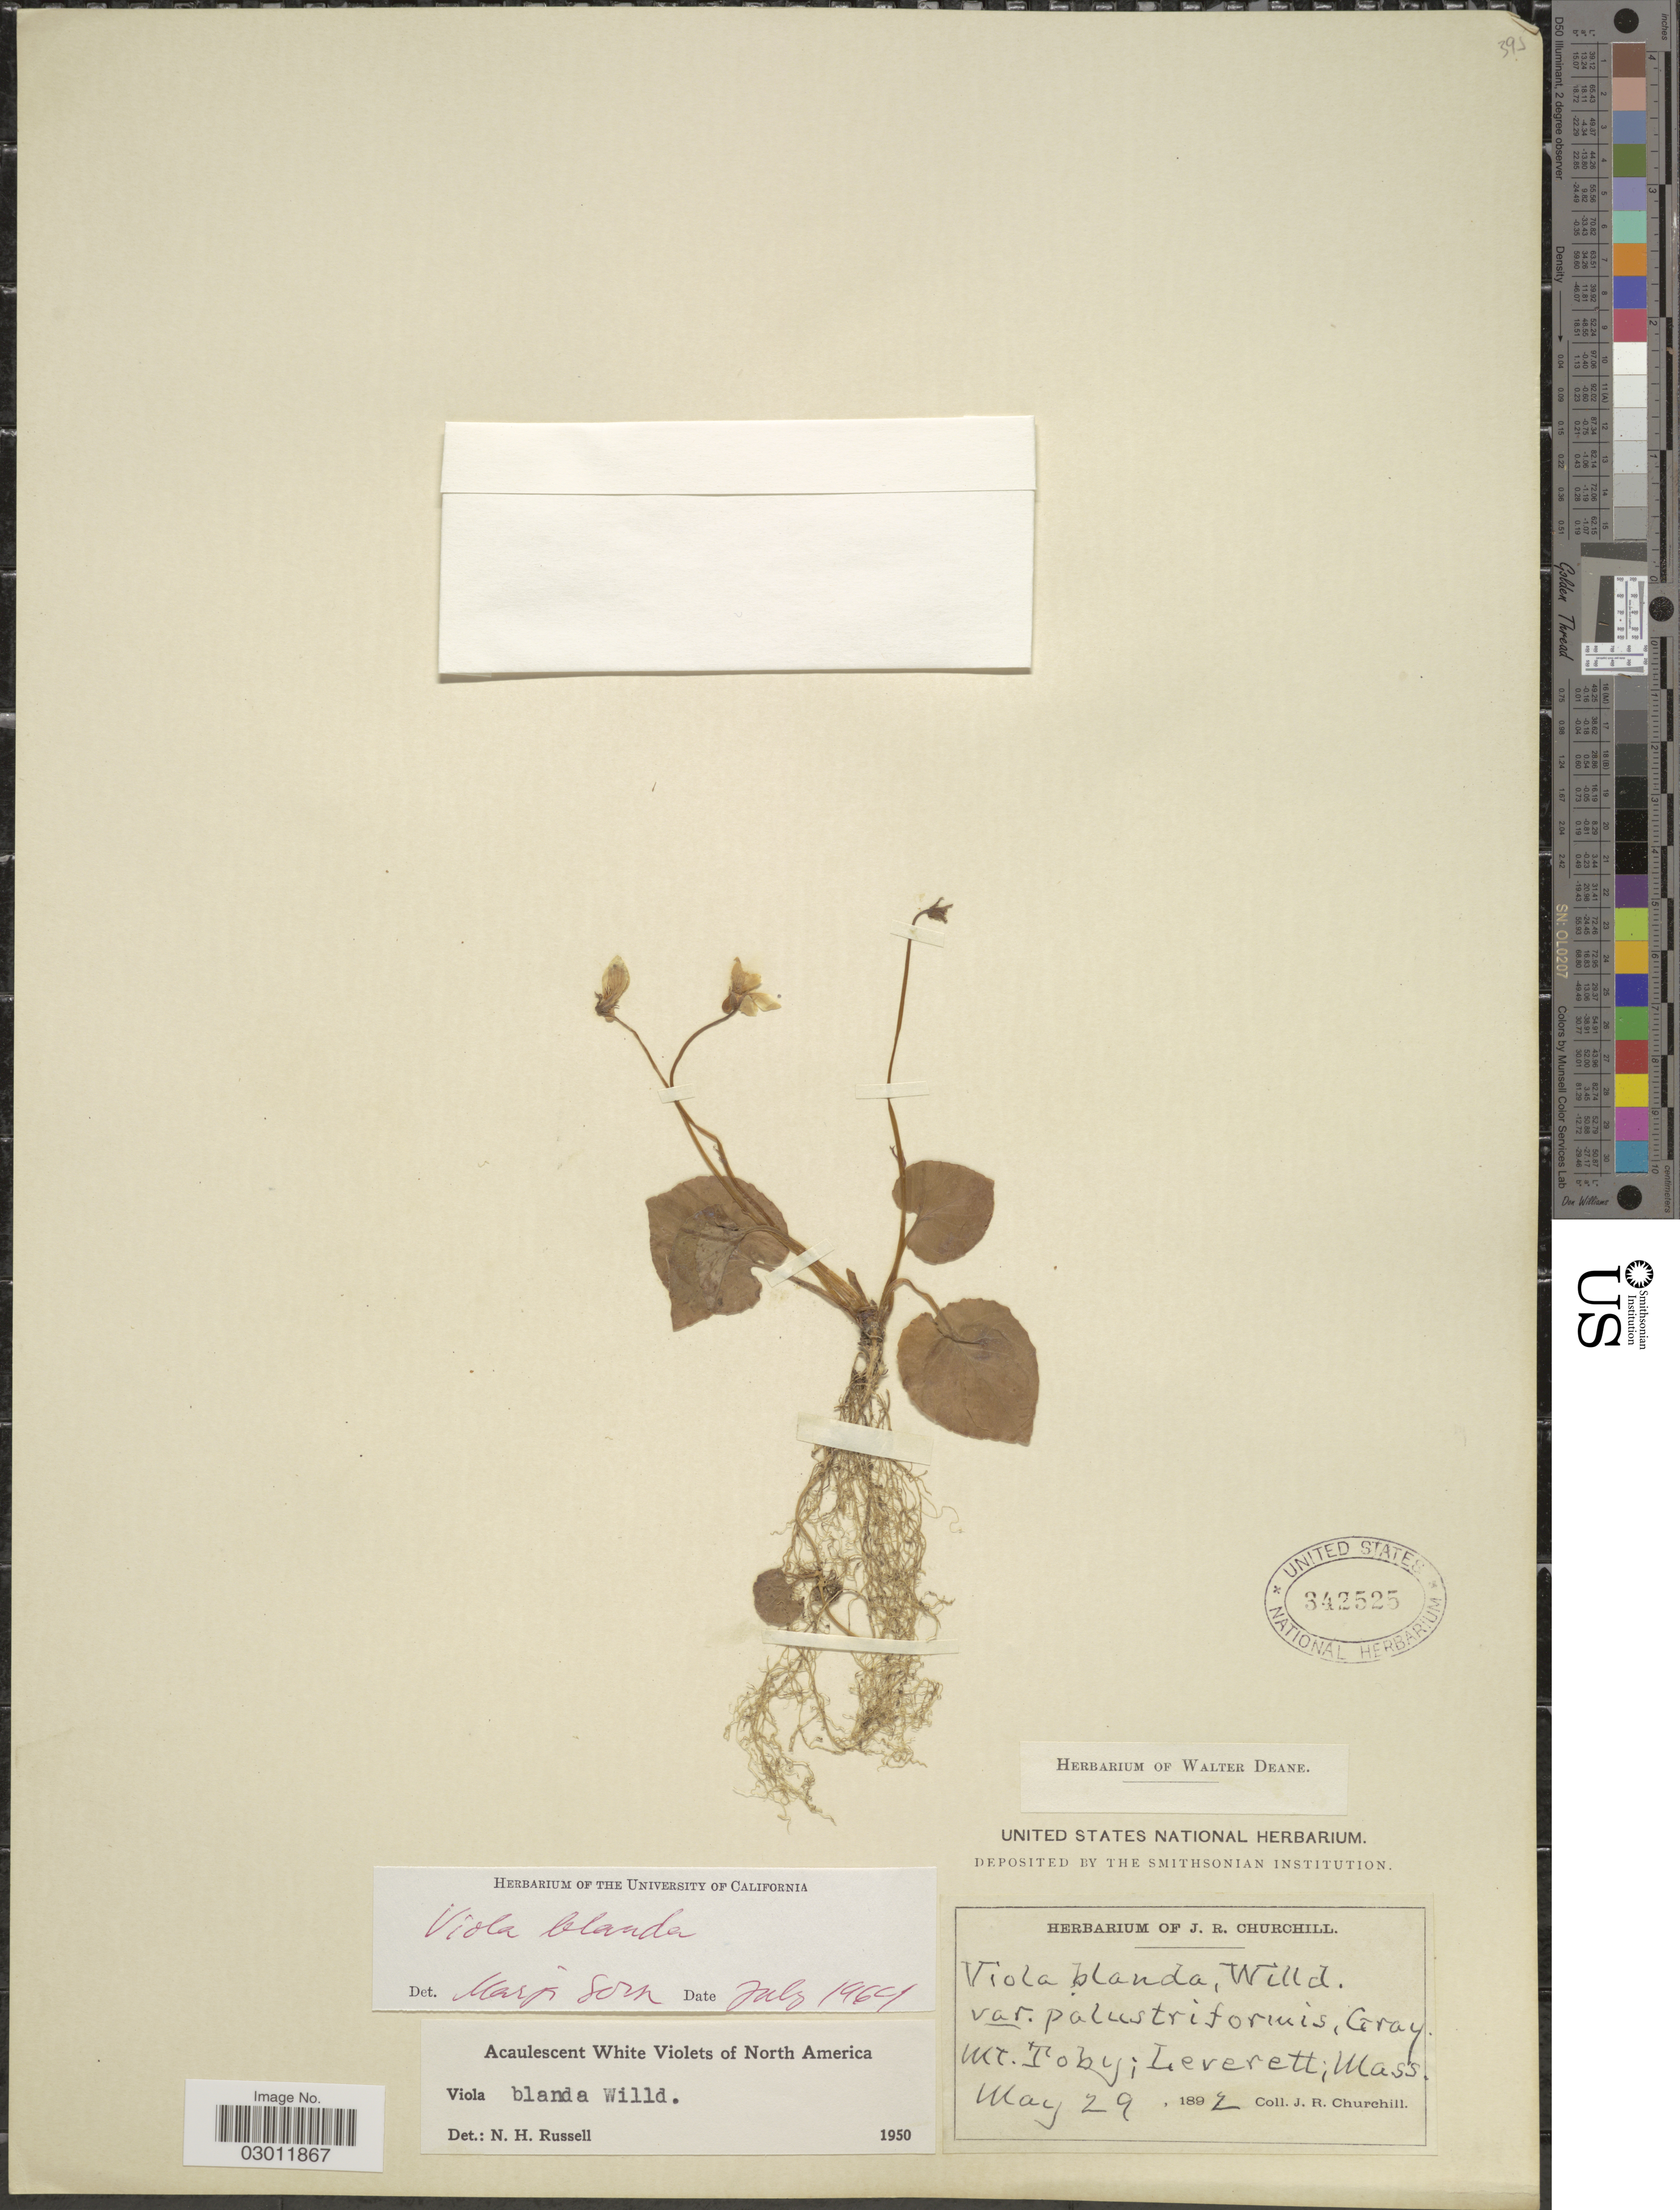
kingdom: Plantae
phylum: Tracheophyta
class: Magnoliopsida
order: Malpighiales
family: Violaceae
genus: Viola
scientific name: Viola blanda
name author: Willd.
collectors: J. Churchill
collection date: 1892-05-29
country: United States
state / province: Massachusetts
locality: Mt. Toby; Leverett; Mass.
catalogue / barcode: US 342525